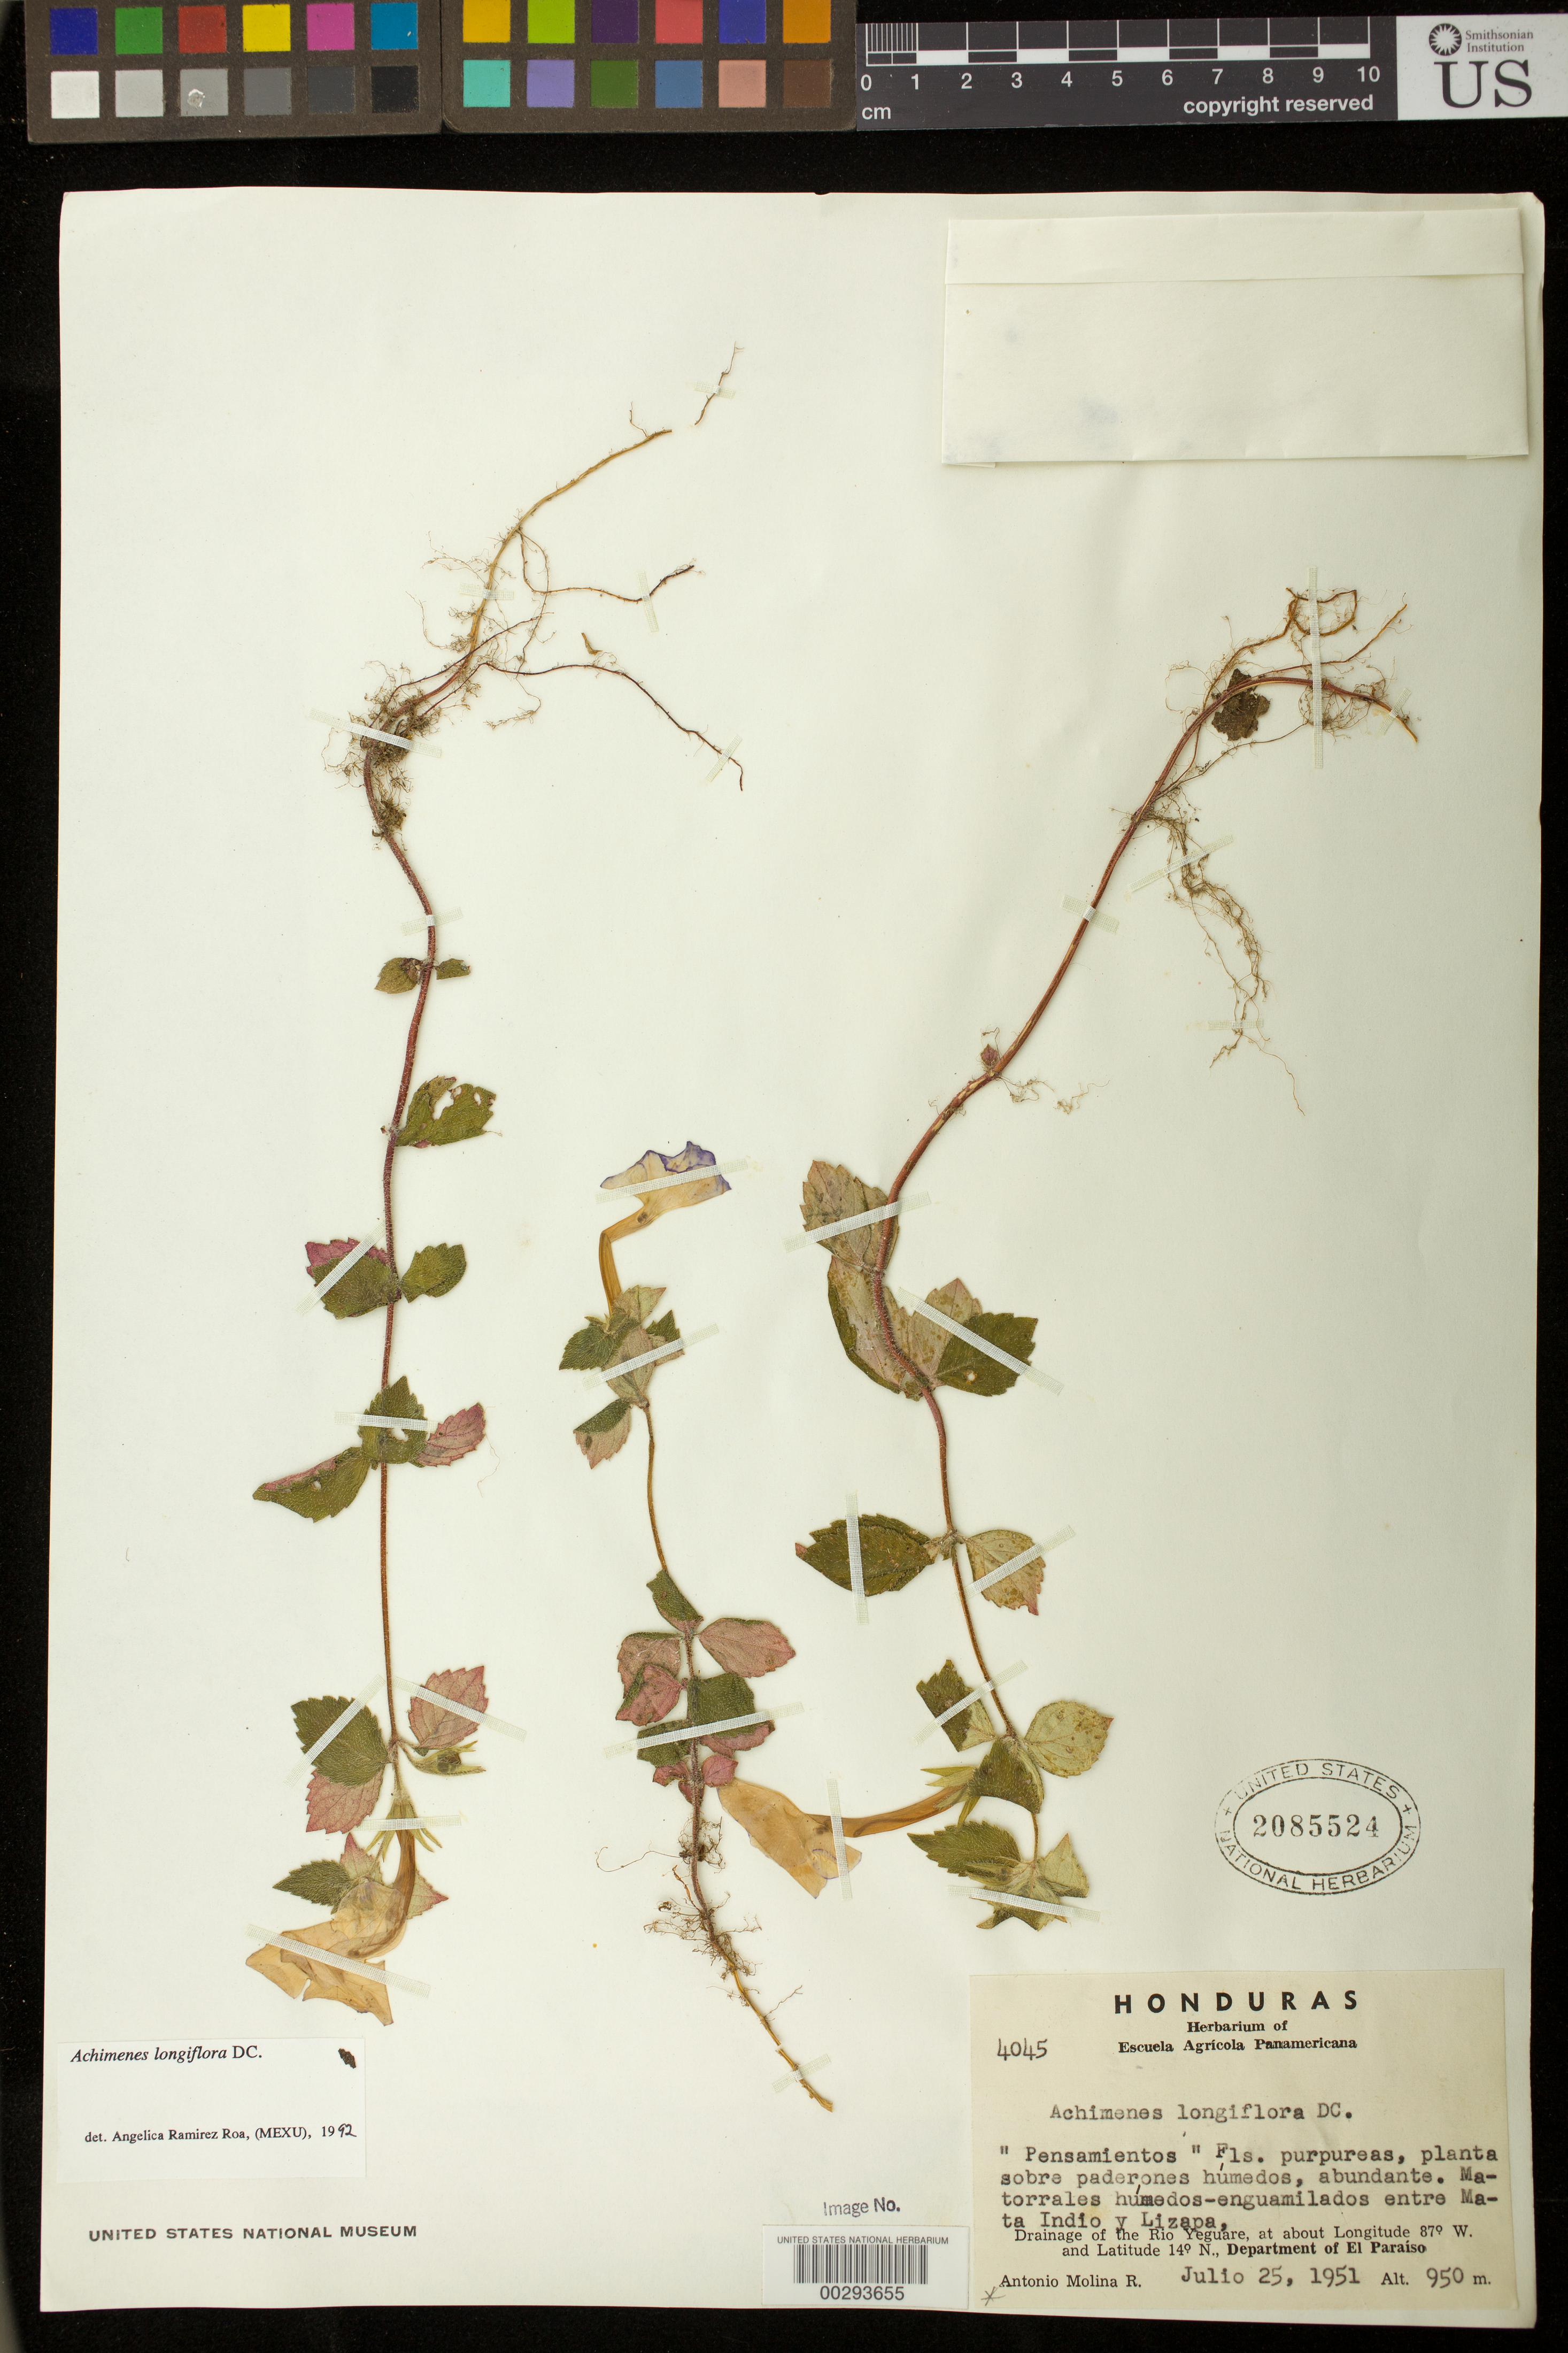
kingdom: Plantae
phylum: Tracheophyta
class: Magnoliopsida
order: Lamiales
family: Gesneriaceae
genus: Achimenes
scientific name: Achimenes longiflora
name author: DC.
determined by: Skog, Laurence E.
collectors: A. Molina R.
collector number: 4045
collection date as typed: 25 Jul 1951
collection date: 1951-07-25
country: Honduras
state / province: El Paraíso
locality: Drainage of the Rio Yeguare; enguamilados entre Mata Indio y Lizapa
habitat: Matorrales húmedos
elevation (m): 950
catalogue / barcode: US 2085524